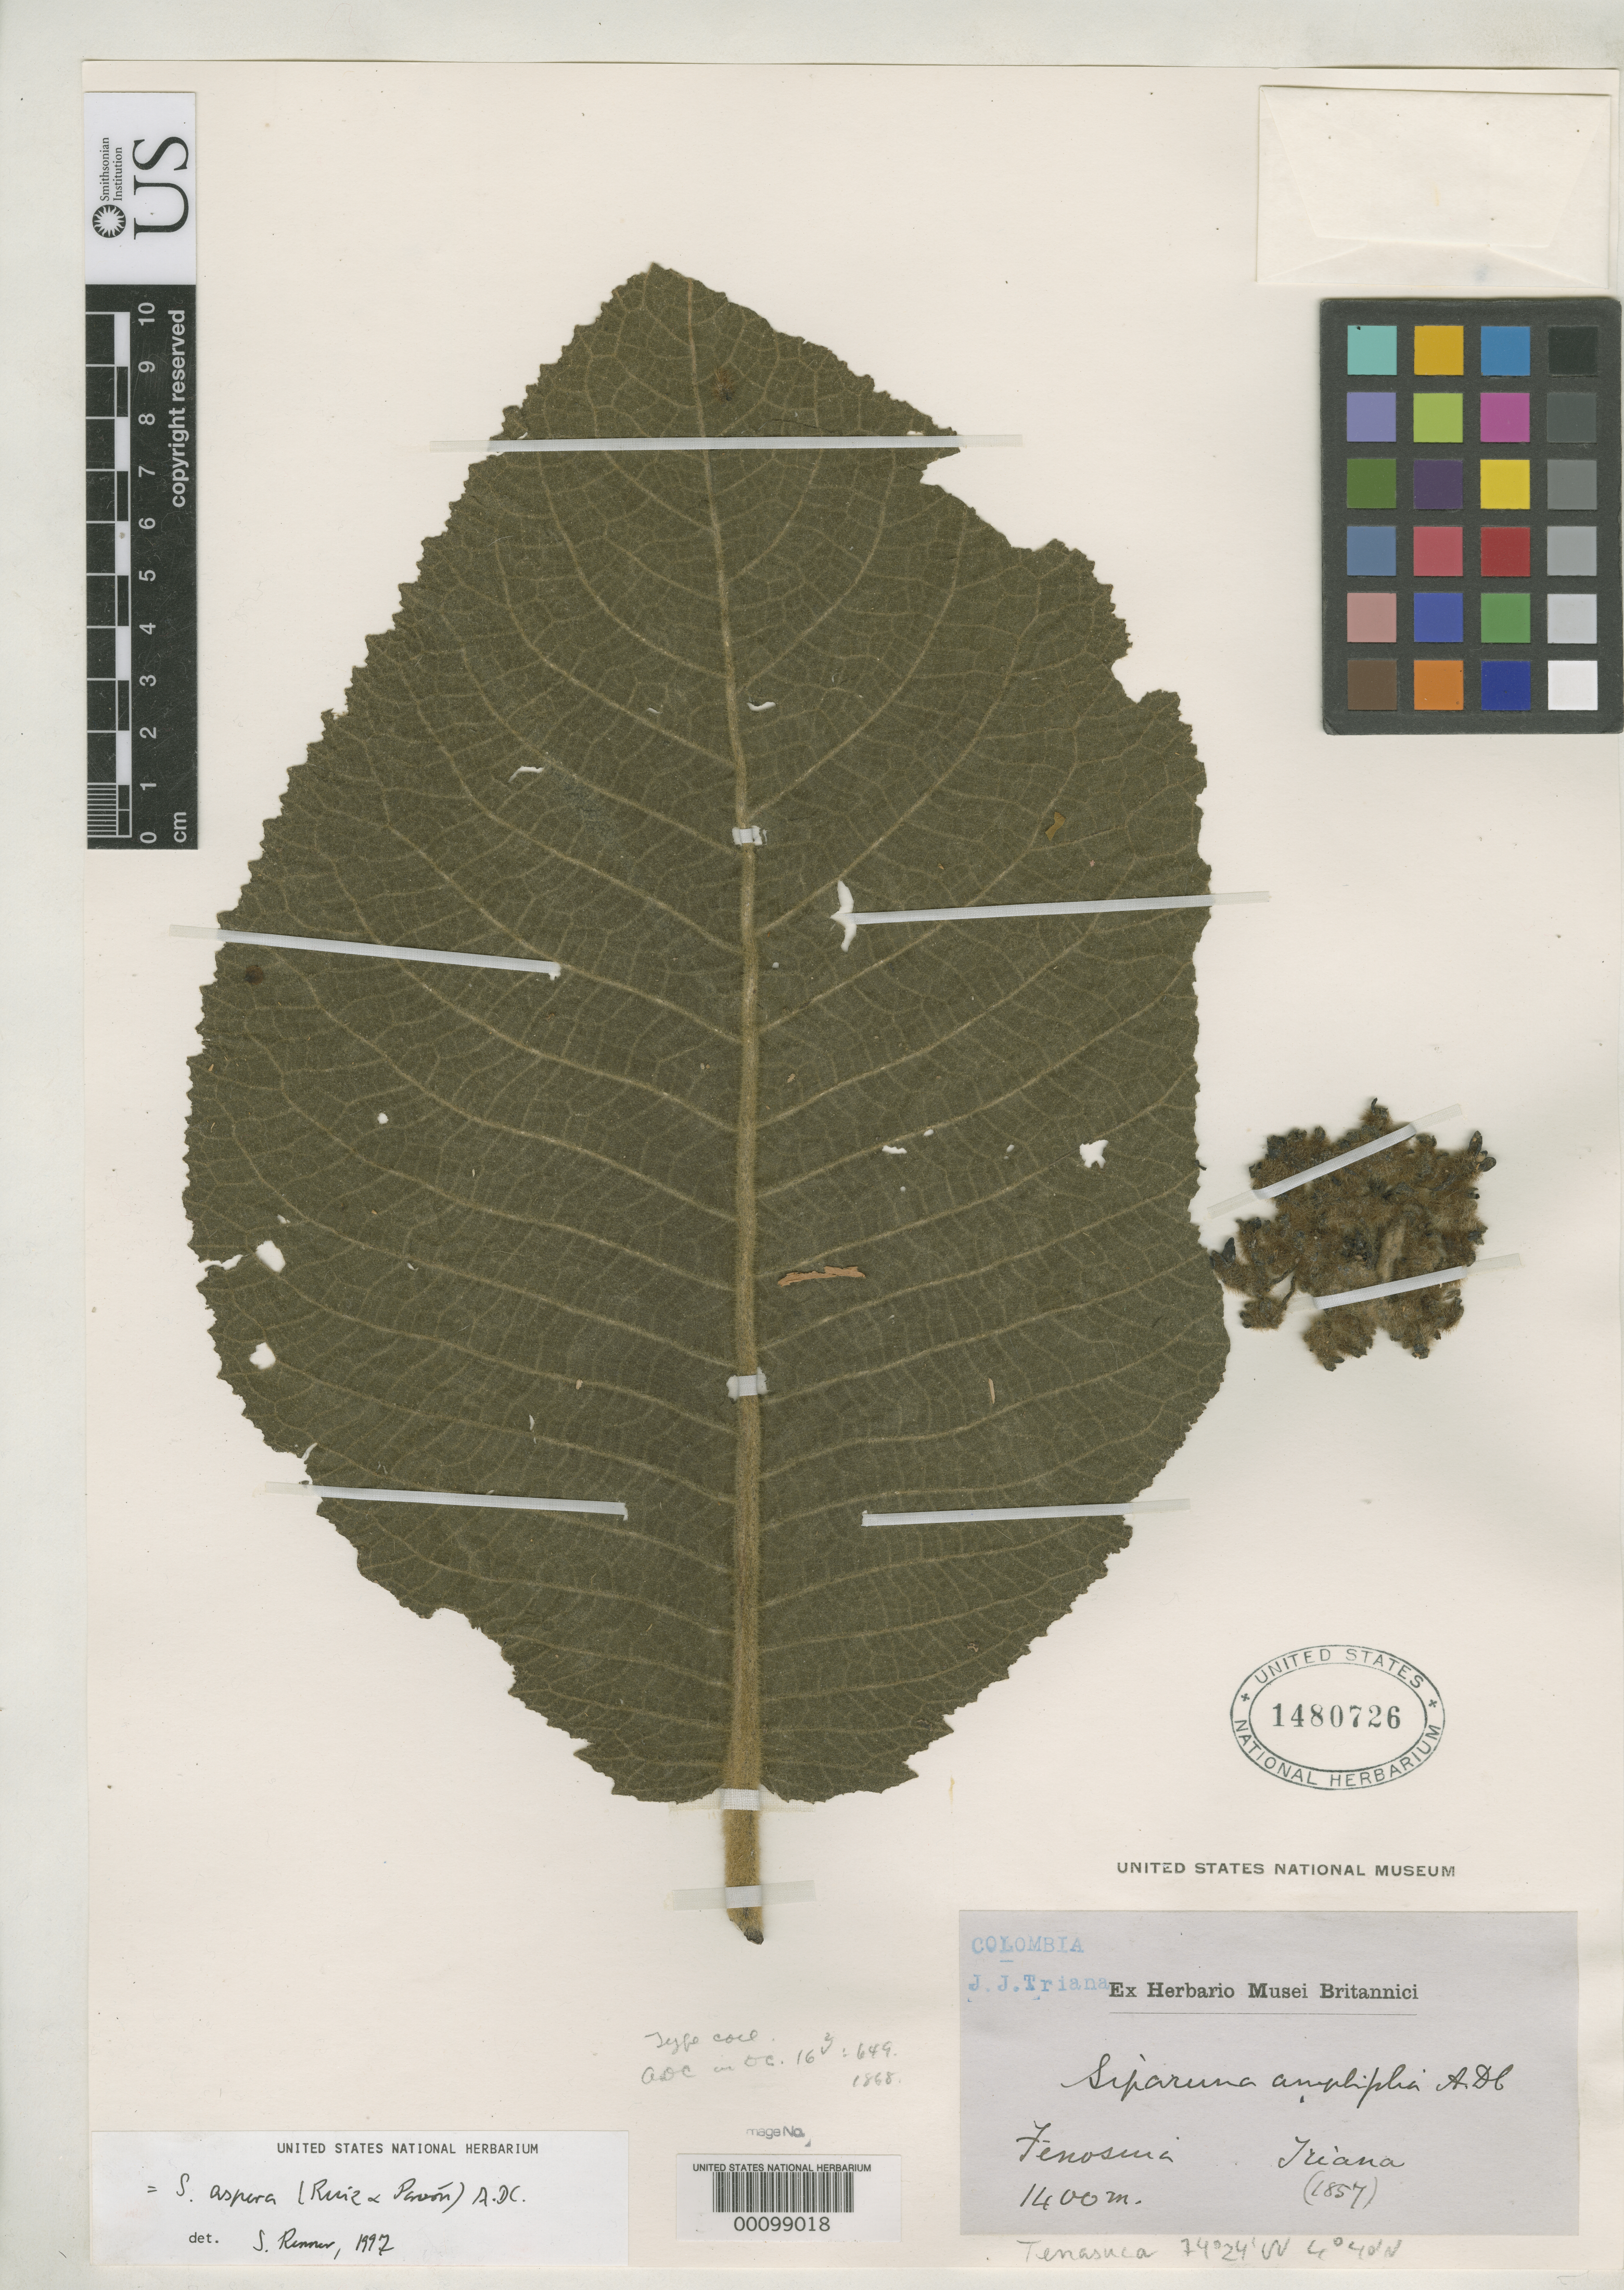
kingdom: Plantae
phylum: Tracheophyta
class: Magnoliopsida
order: Laurales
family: Siparunaceae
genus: Siparuna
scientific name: Siparuna amplifolia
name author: A. DC. in DC.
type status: Type Collection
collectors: J. J. Triana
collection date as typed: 1857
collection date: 1857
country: Colombia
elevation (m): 1400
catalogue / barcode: US 1480726